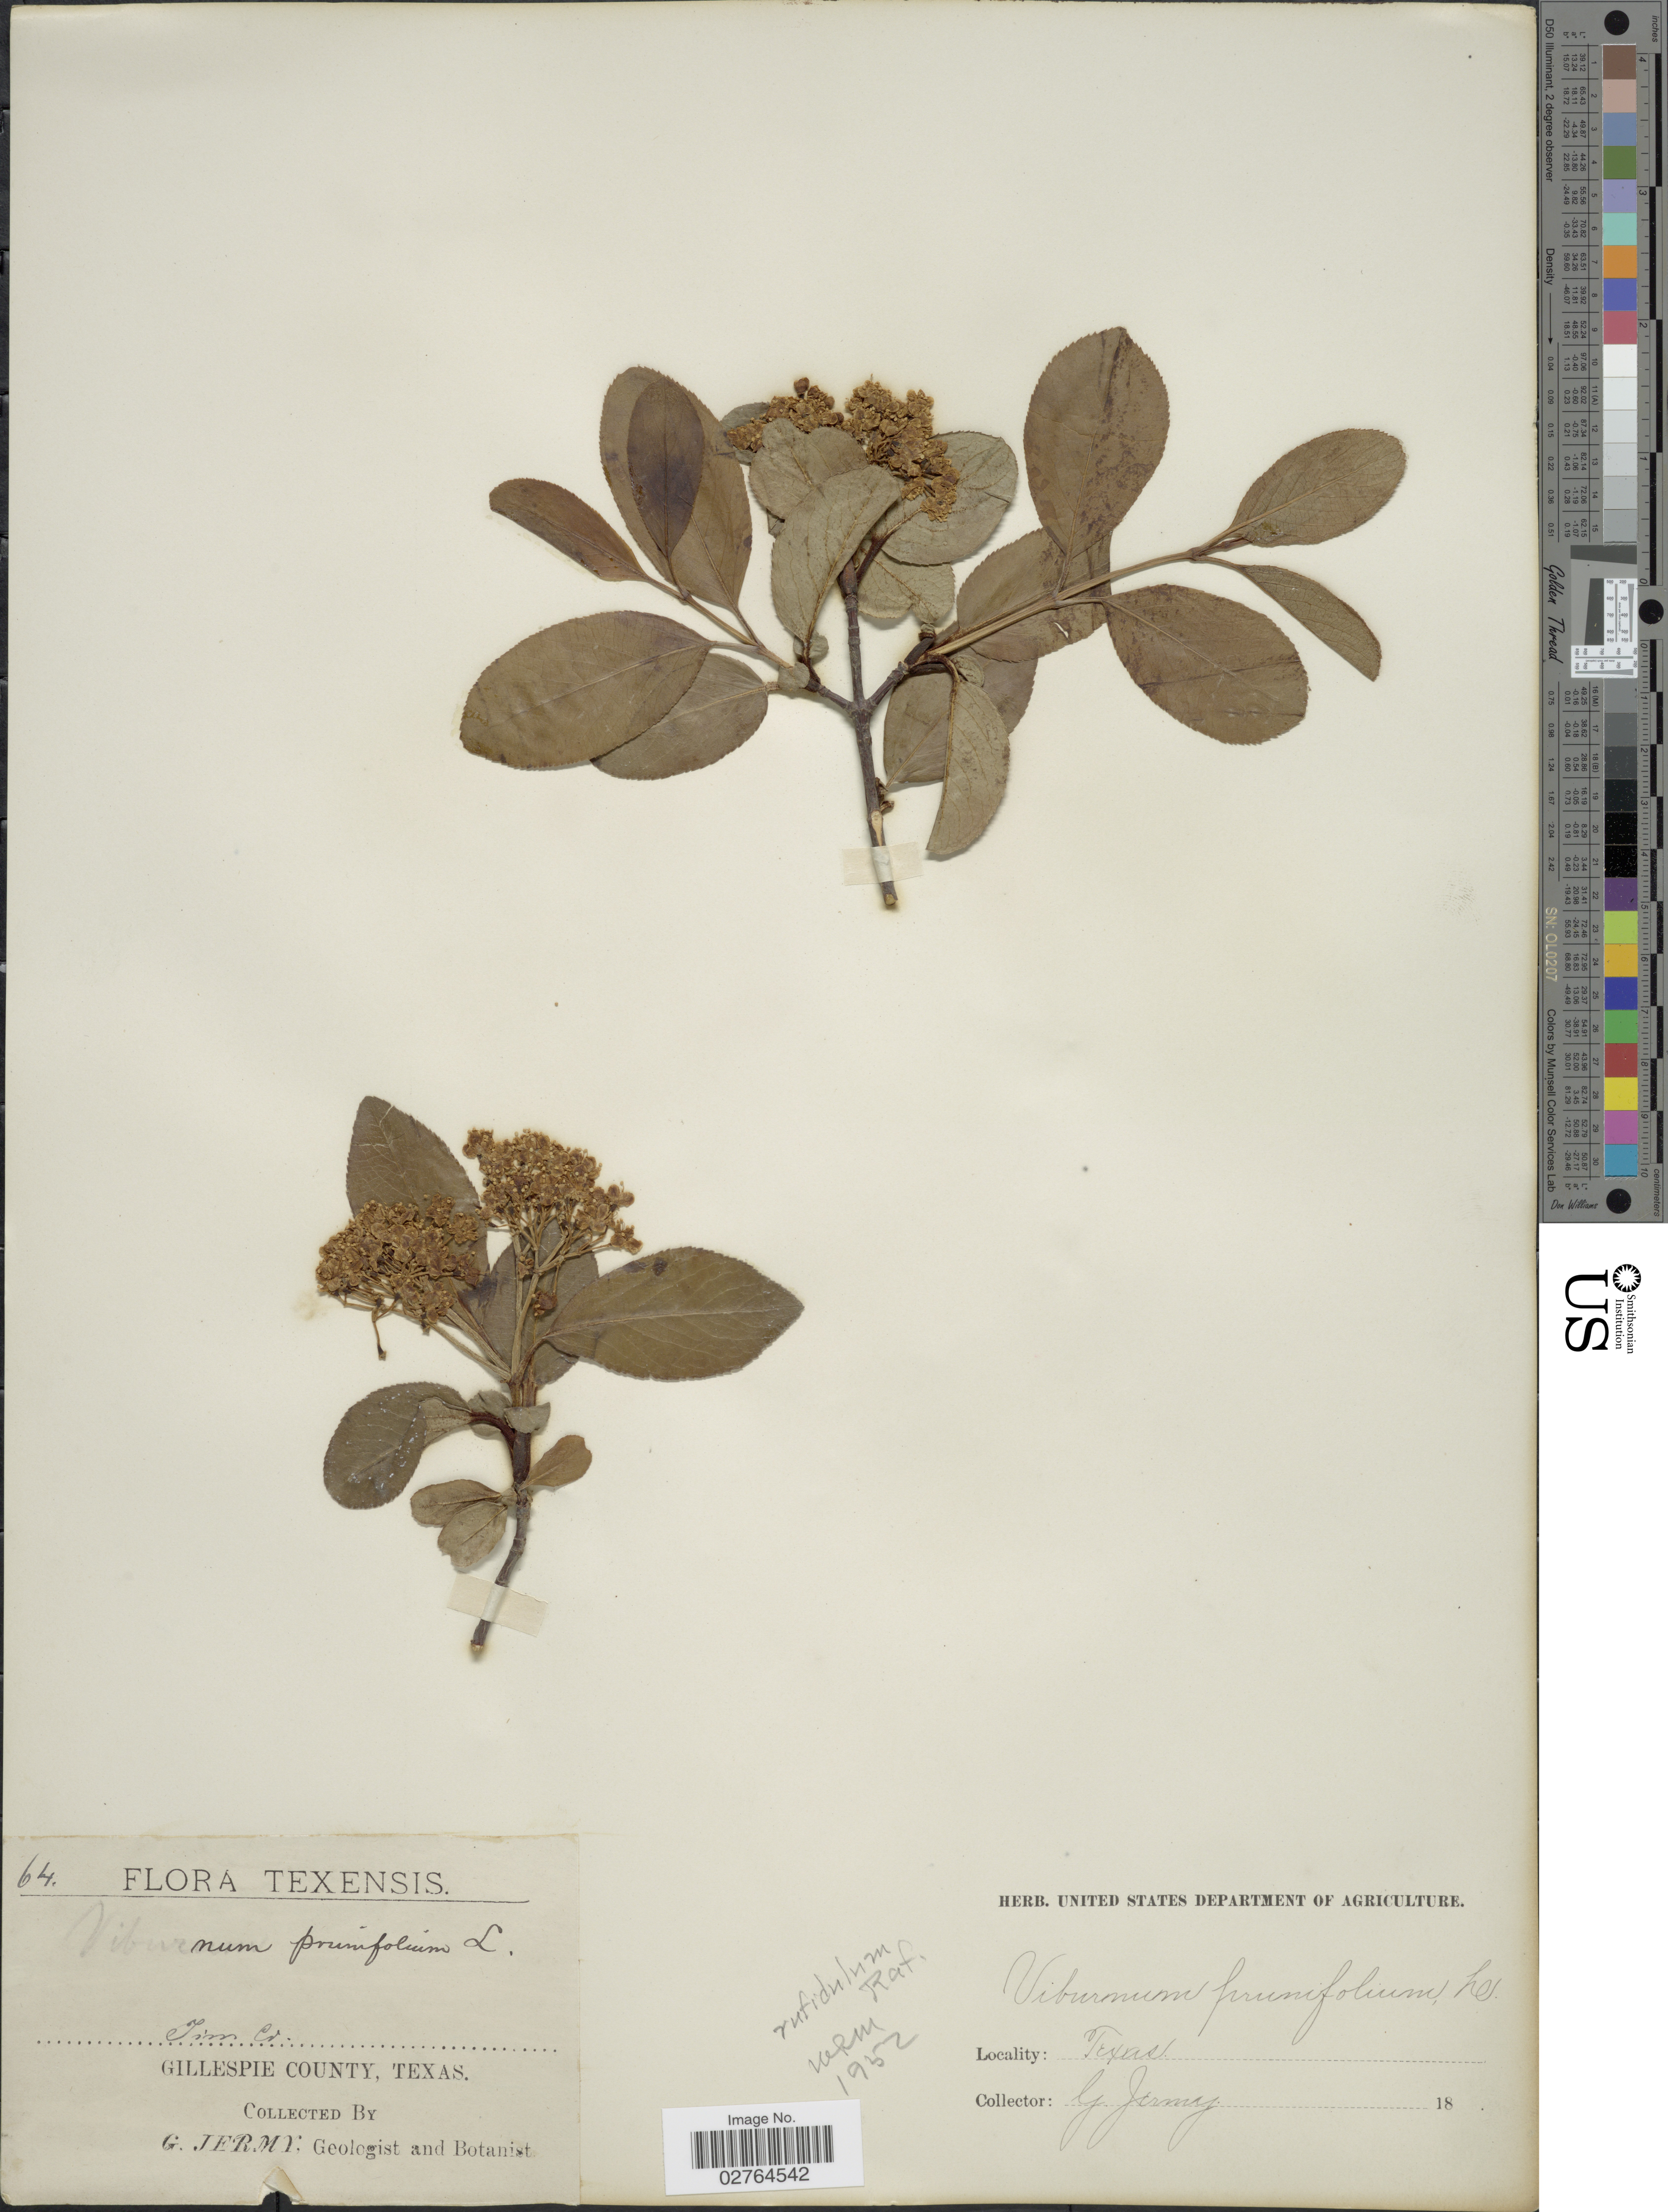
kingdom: Plantae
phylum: Tracheophyta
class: Magnoliopsida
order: Dipsacales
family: Viburnaceae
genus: Viburnum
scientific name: Viburnum rufidulum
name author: Raf.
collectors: G. Jermy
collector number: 64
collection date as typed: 18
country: United States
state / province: Texas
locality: Jim Co., Gillespie County